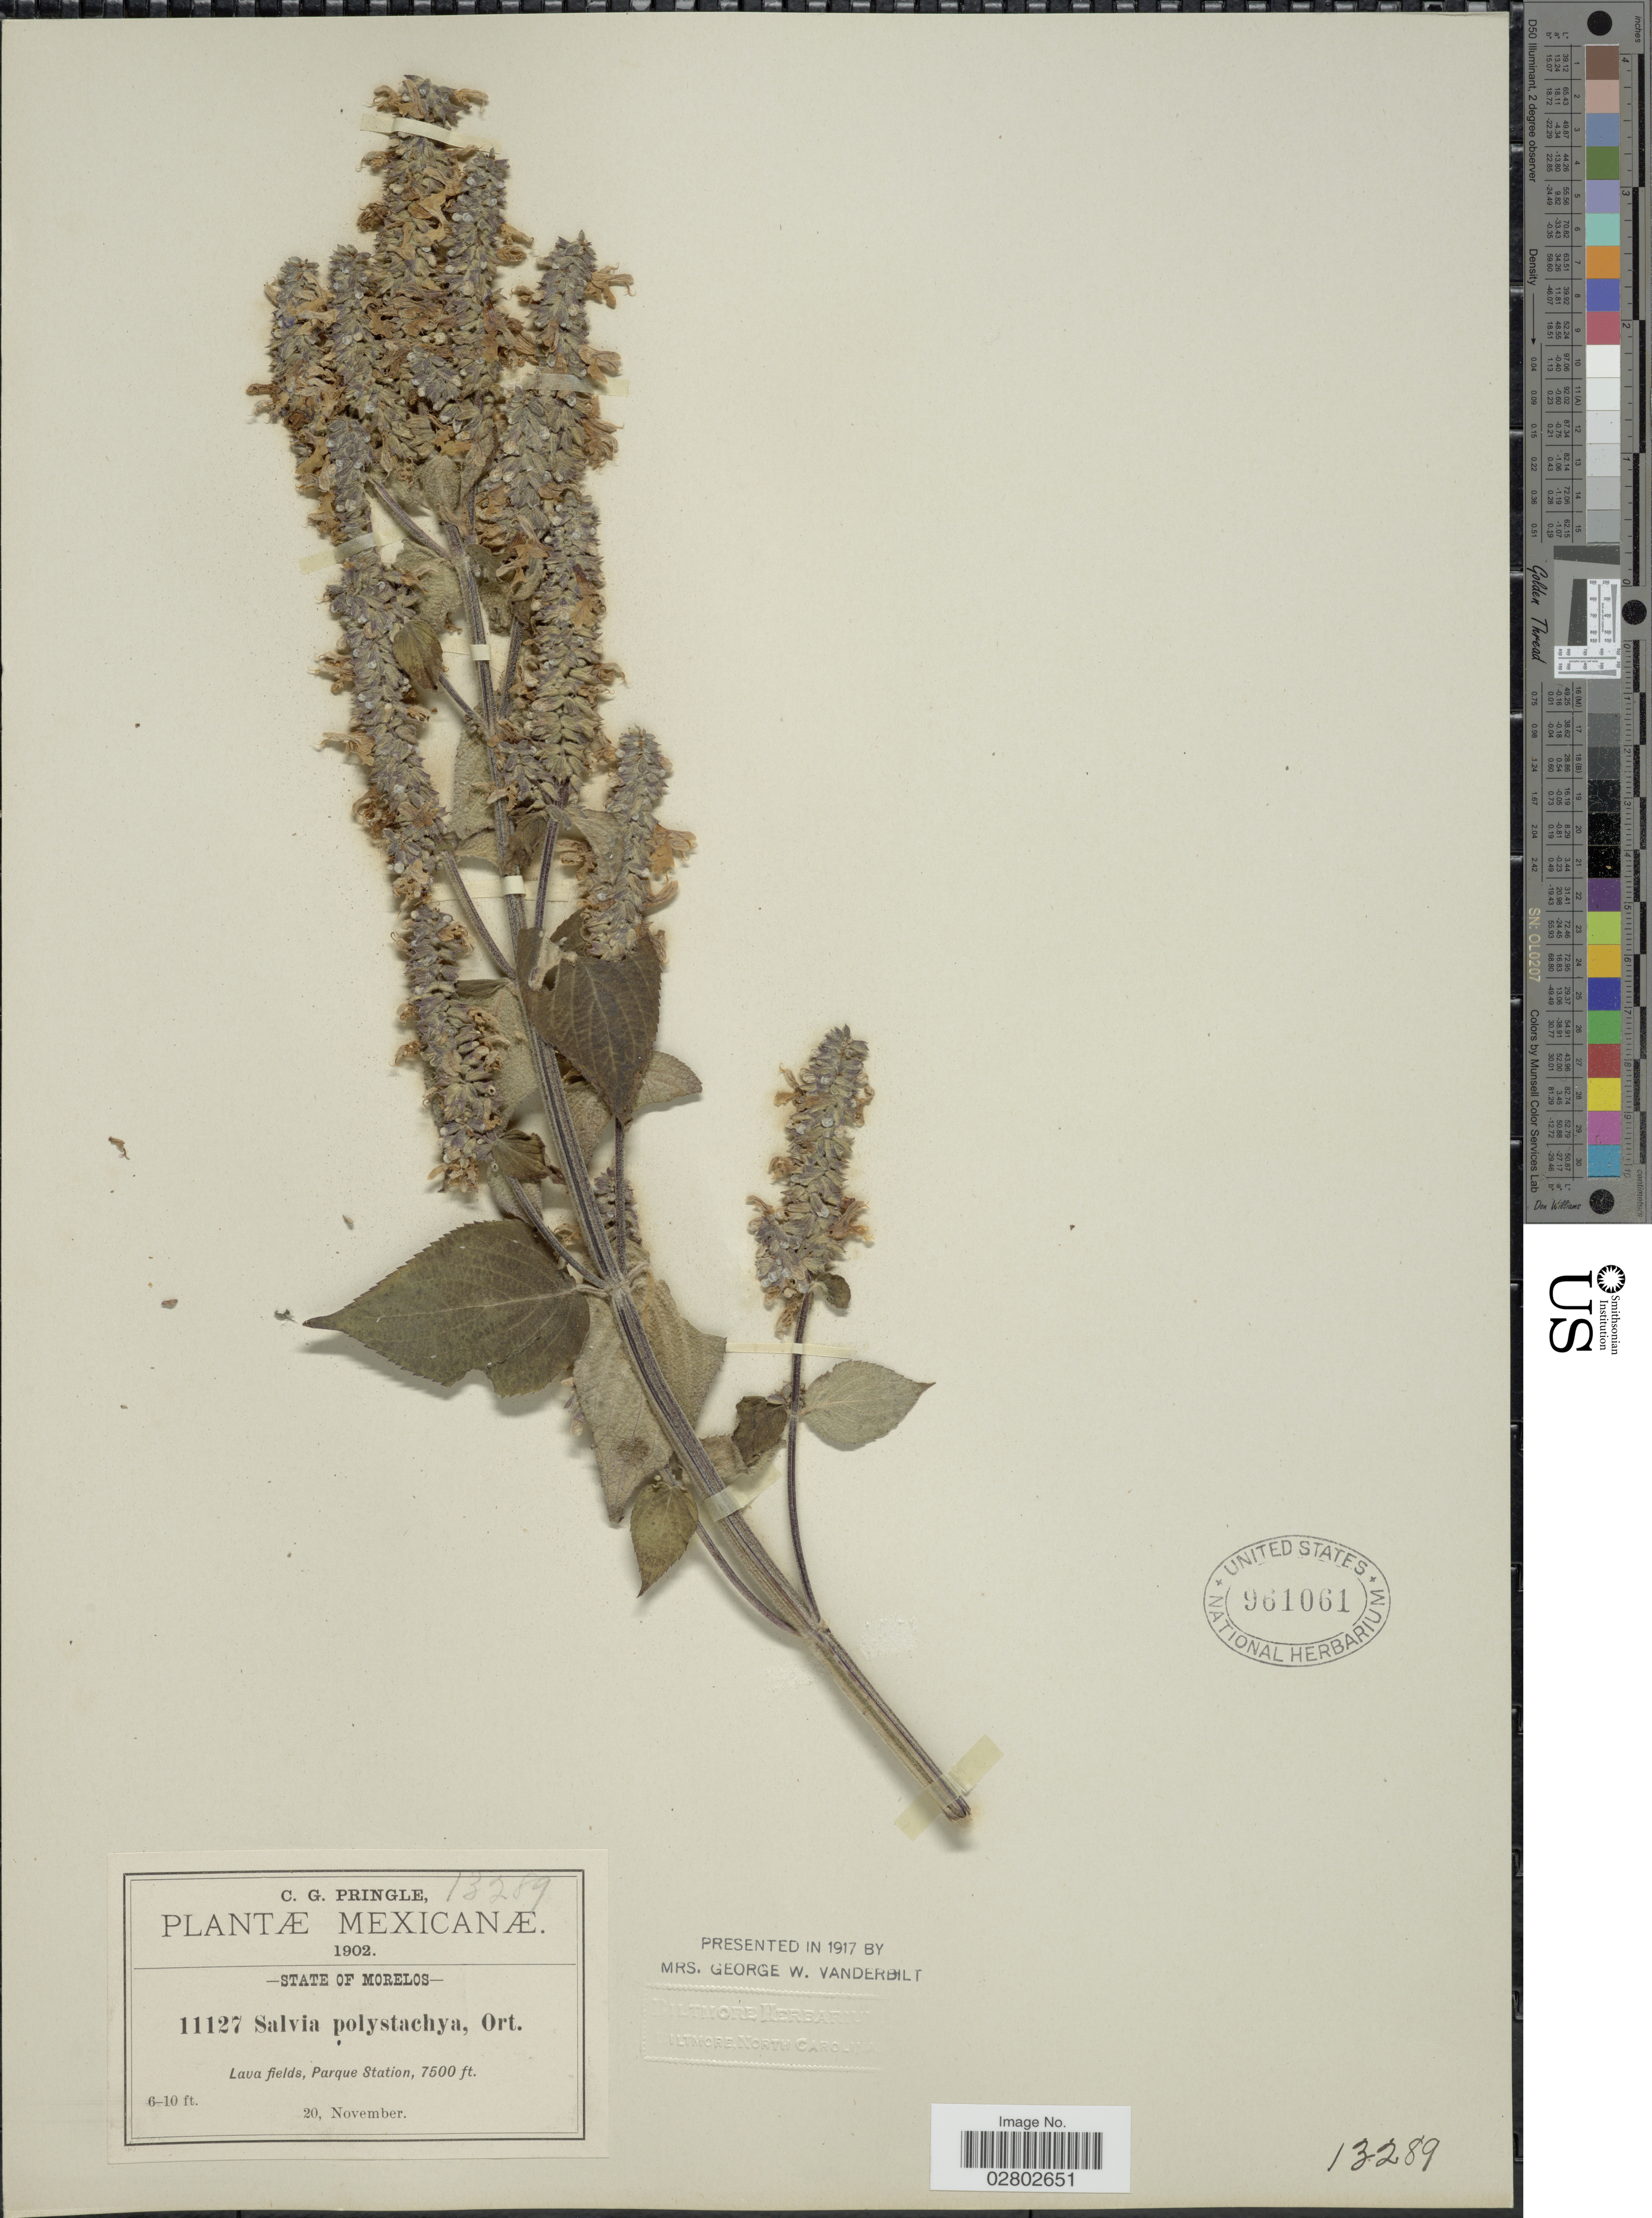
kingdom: Plantae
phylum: Tracheophyta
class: Magnoliopsida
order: Lamiales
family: Lamiaceae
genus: Salvia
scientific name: Salvia polystachya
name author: Cav.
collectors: C. G. Pringle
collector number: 11127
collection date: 1902-11-20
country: Mexico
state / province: Morelos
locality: Lava fields, Parque Station.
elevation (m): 2286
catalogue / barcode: US 961061